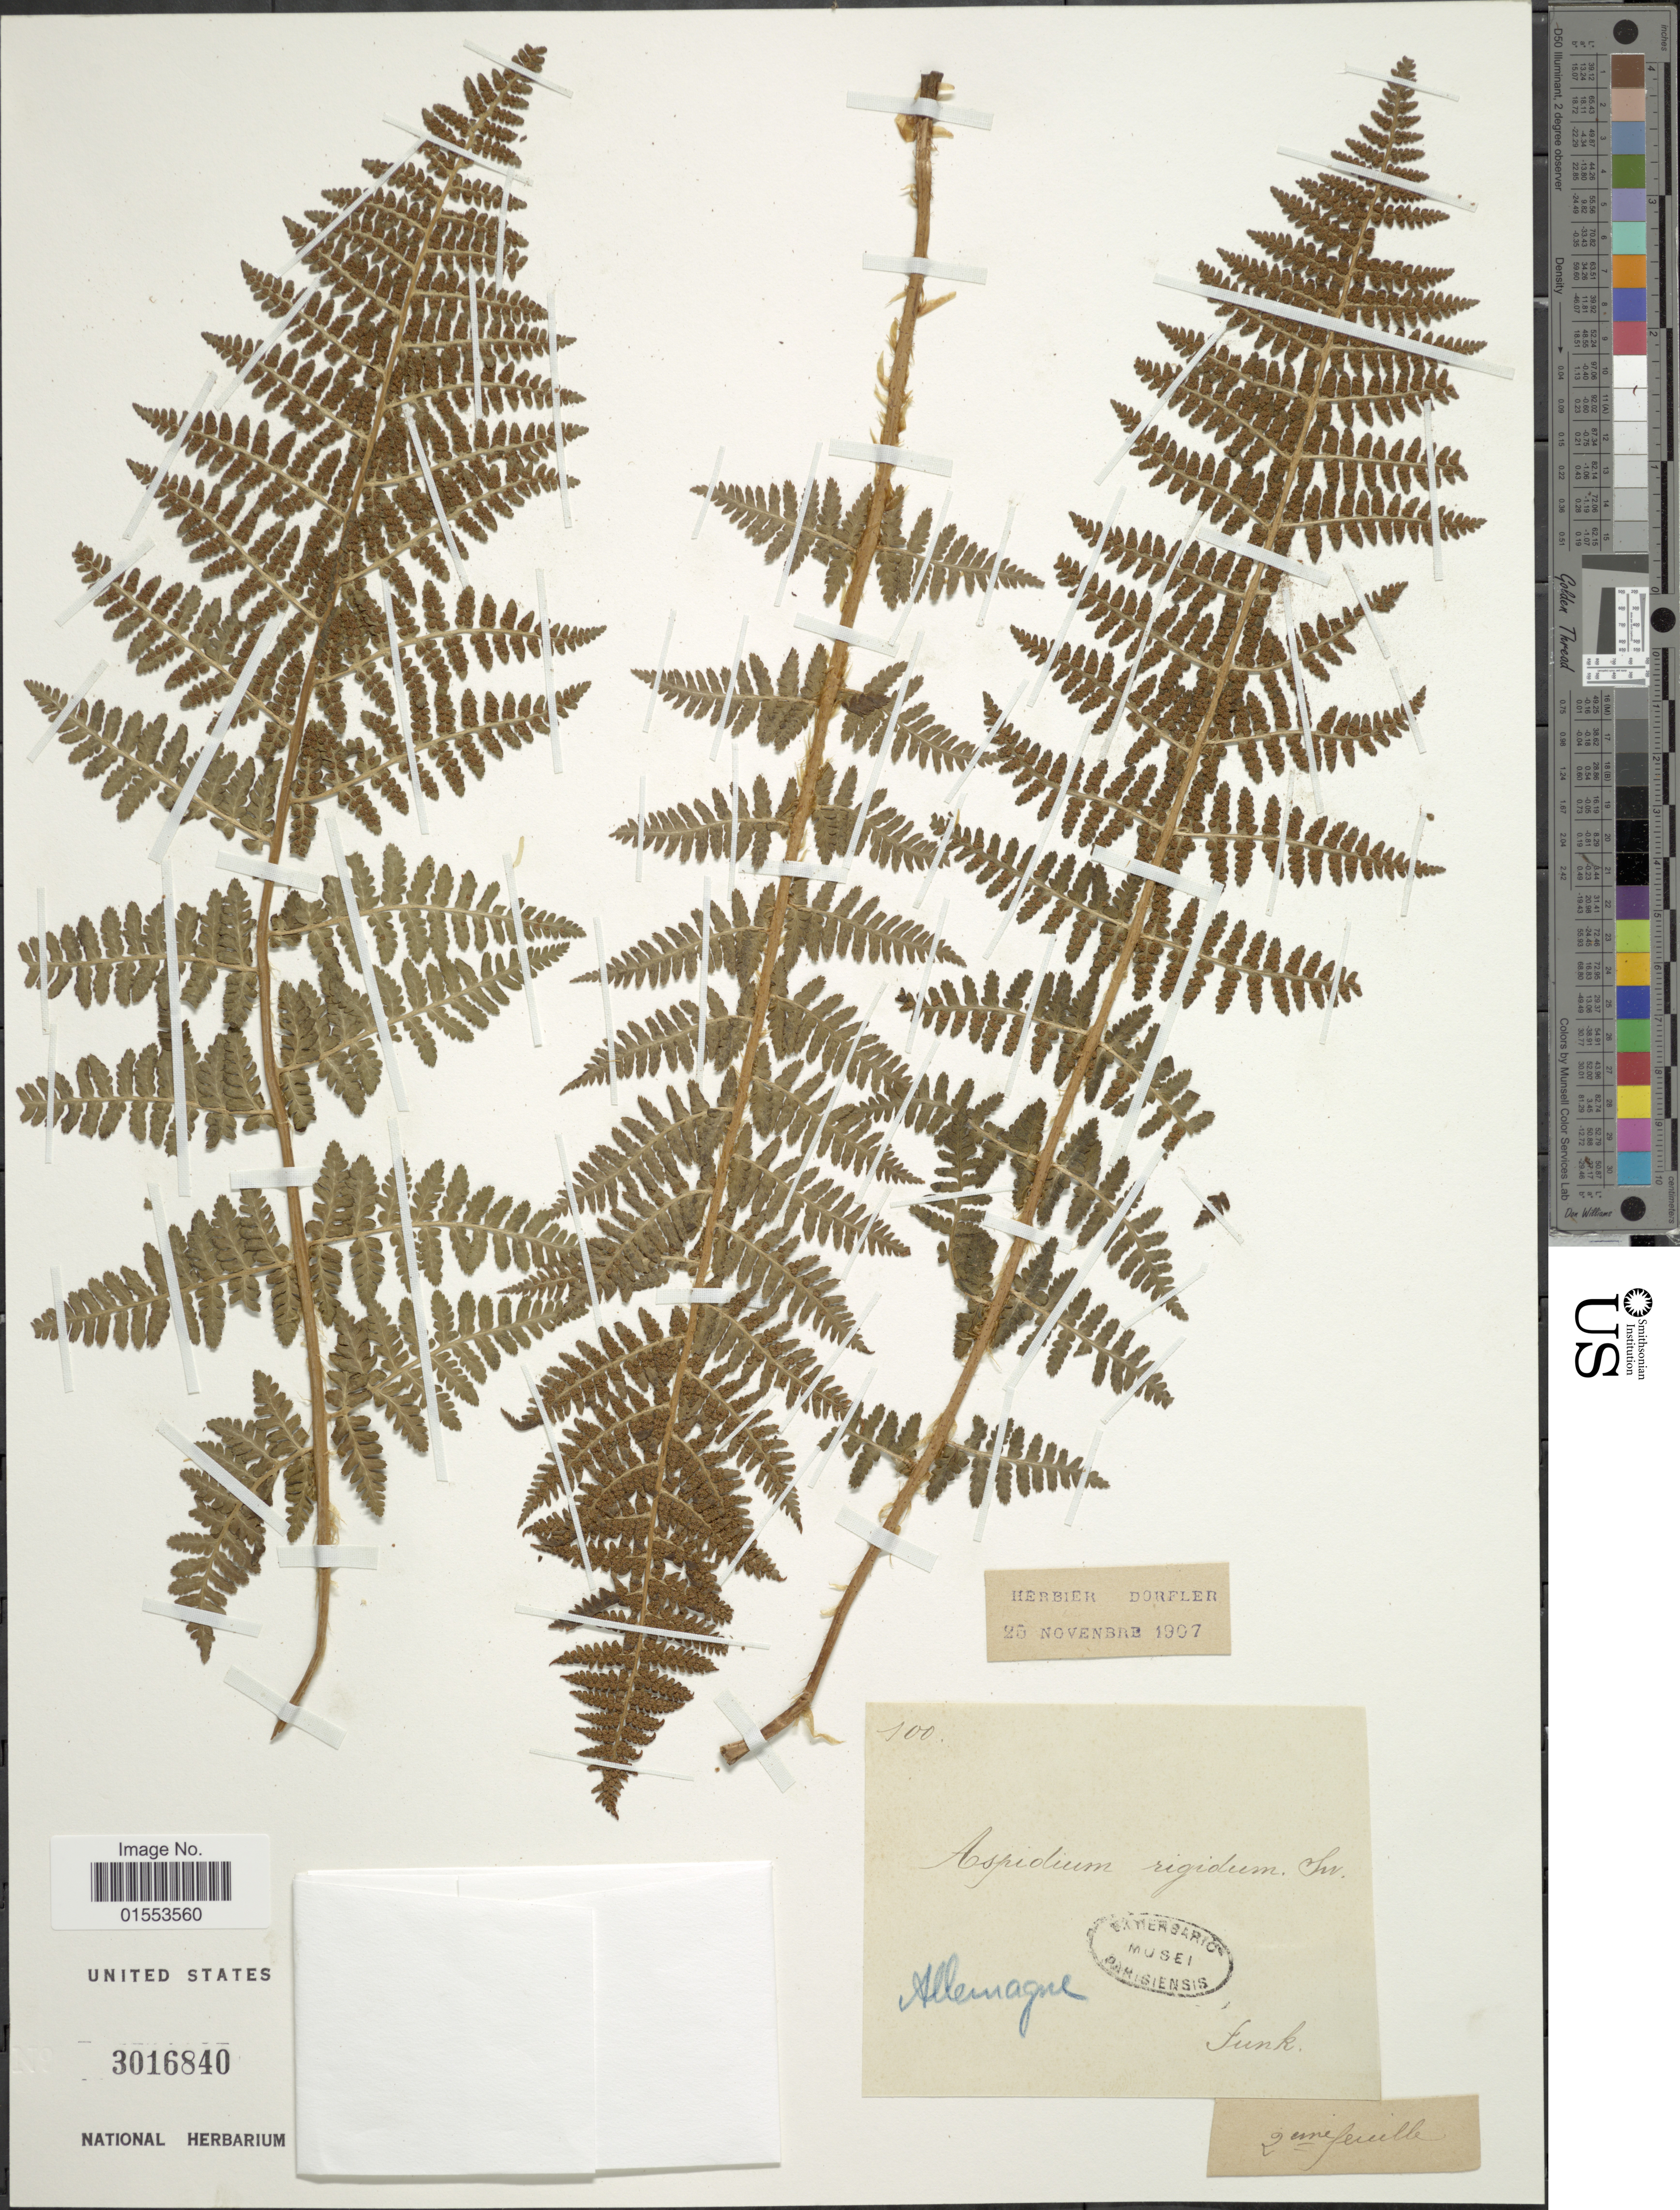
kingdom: Plantae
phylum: Tracheophyta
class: Polypodiopsida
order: Polypodiales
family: Dryopteridaceae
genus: Dryopteris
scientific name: Dryopteris rigida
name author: Underw.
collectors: -. Funk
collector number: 100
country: Germany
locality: Allemagne.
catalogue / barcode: US 3016840